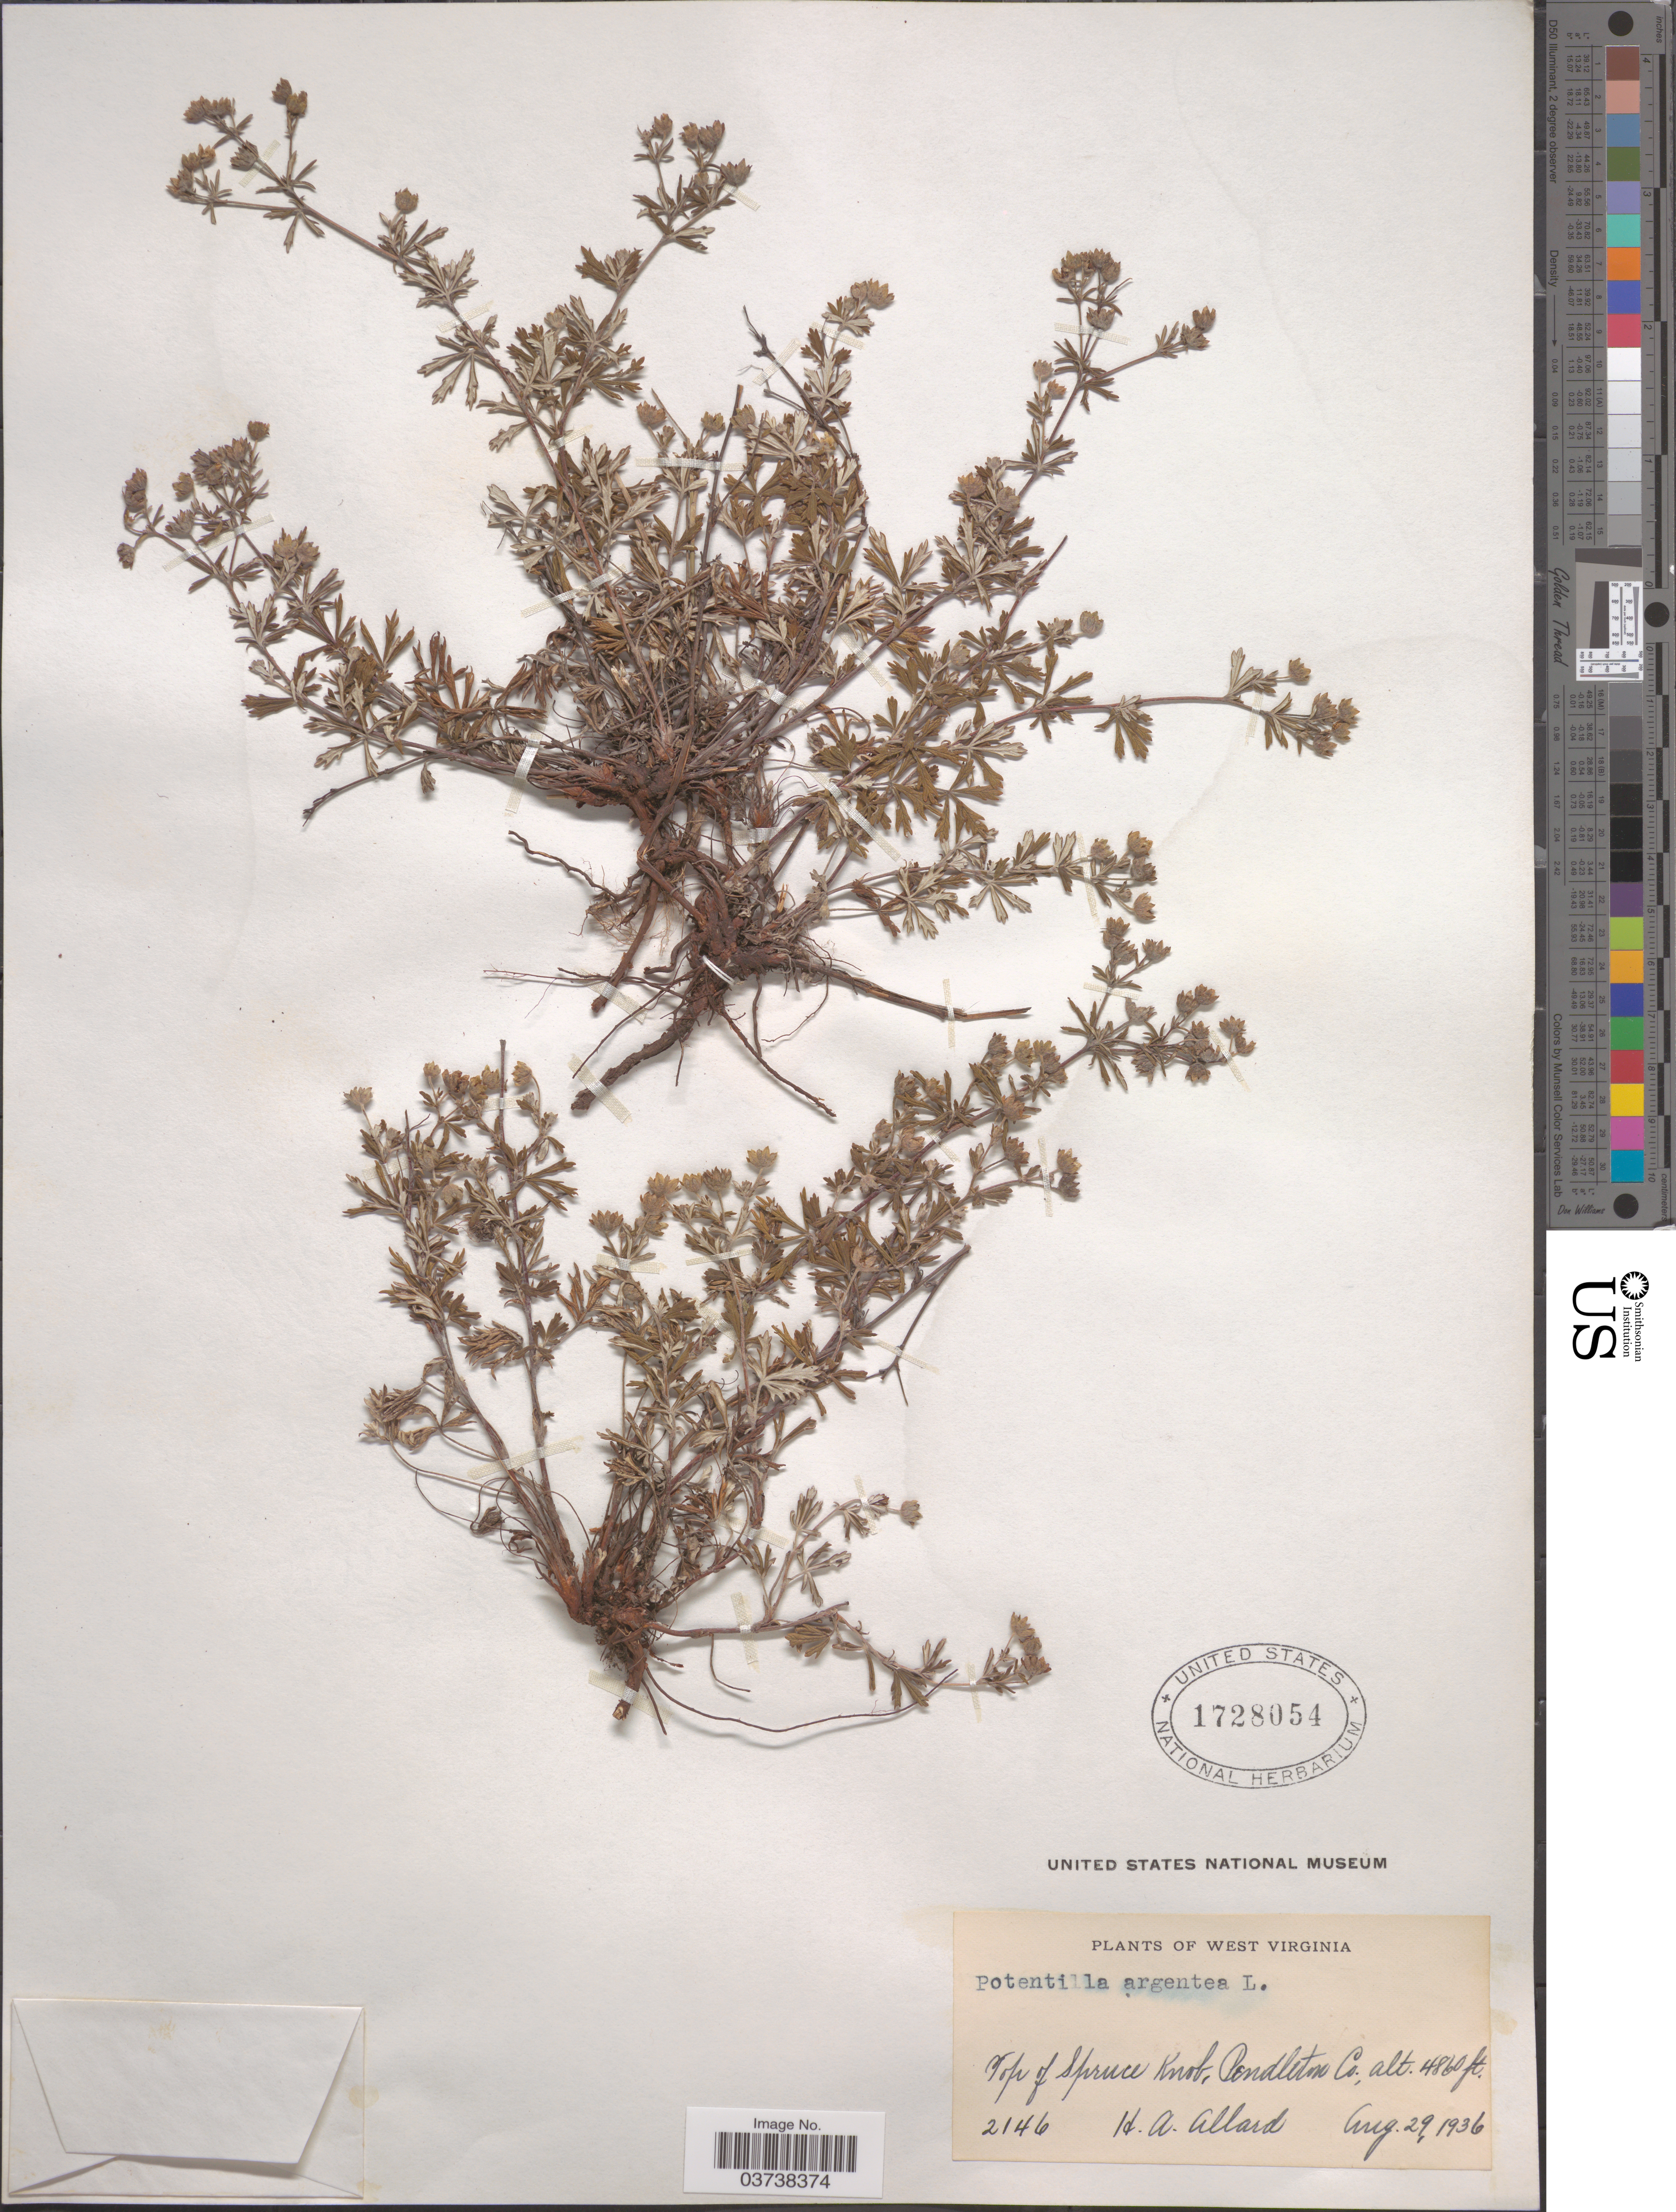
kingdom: Plantae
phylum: Tracheophyta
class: Magnoliopsida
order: Rosales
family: Rosaceae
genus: Potentilla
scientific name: Potentilla argentea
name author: L.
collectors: H. A. Allard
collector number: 2146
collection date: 1936-08-29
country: United States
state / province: West Virginia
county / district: Pendleton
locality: Top of Spruce Knob, Pendleton Co.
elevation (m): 1481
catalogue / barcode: US 1728054